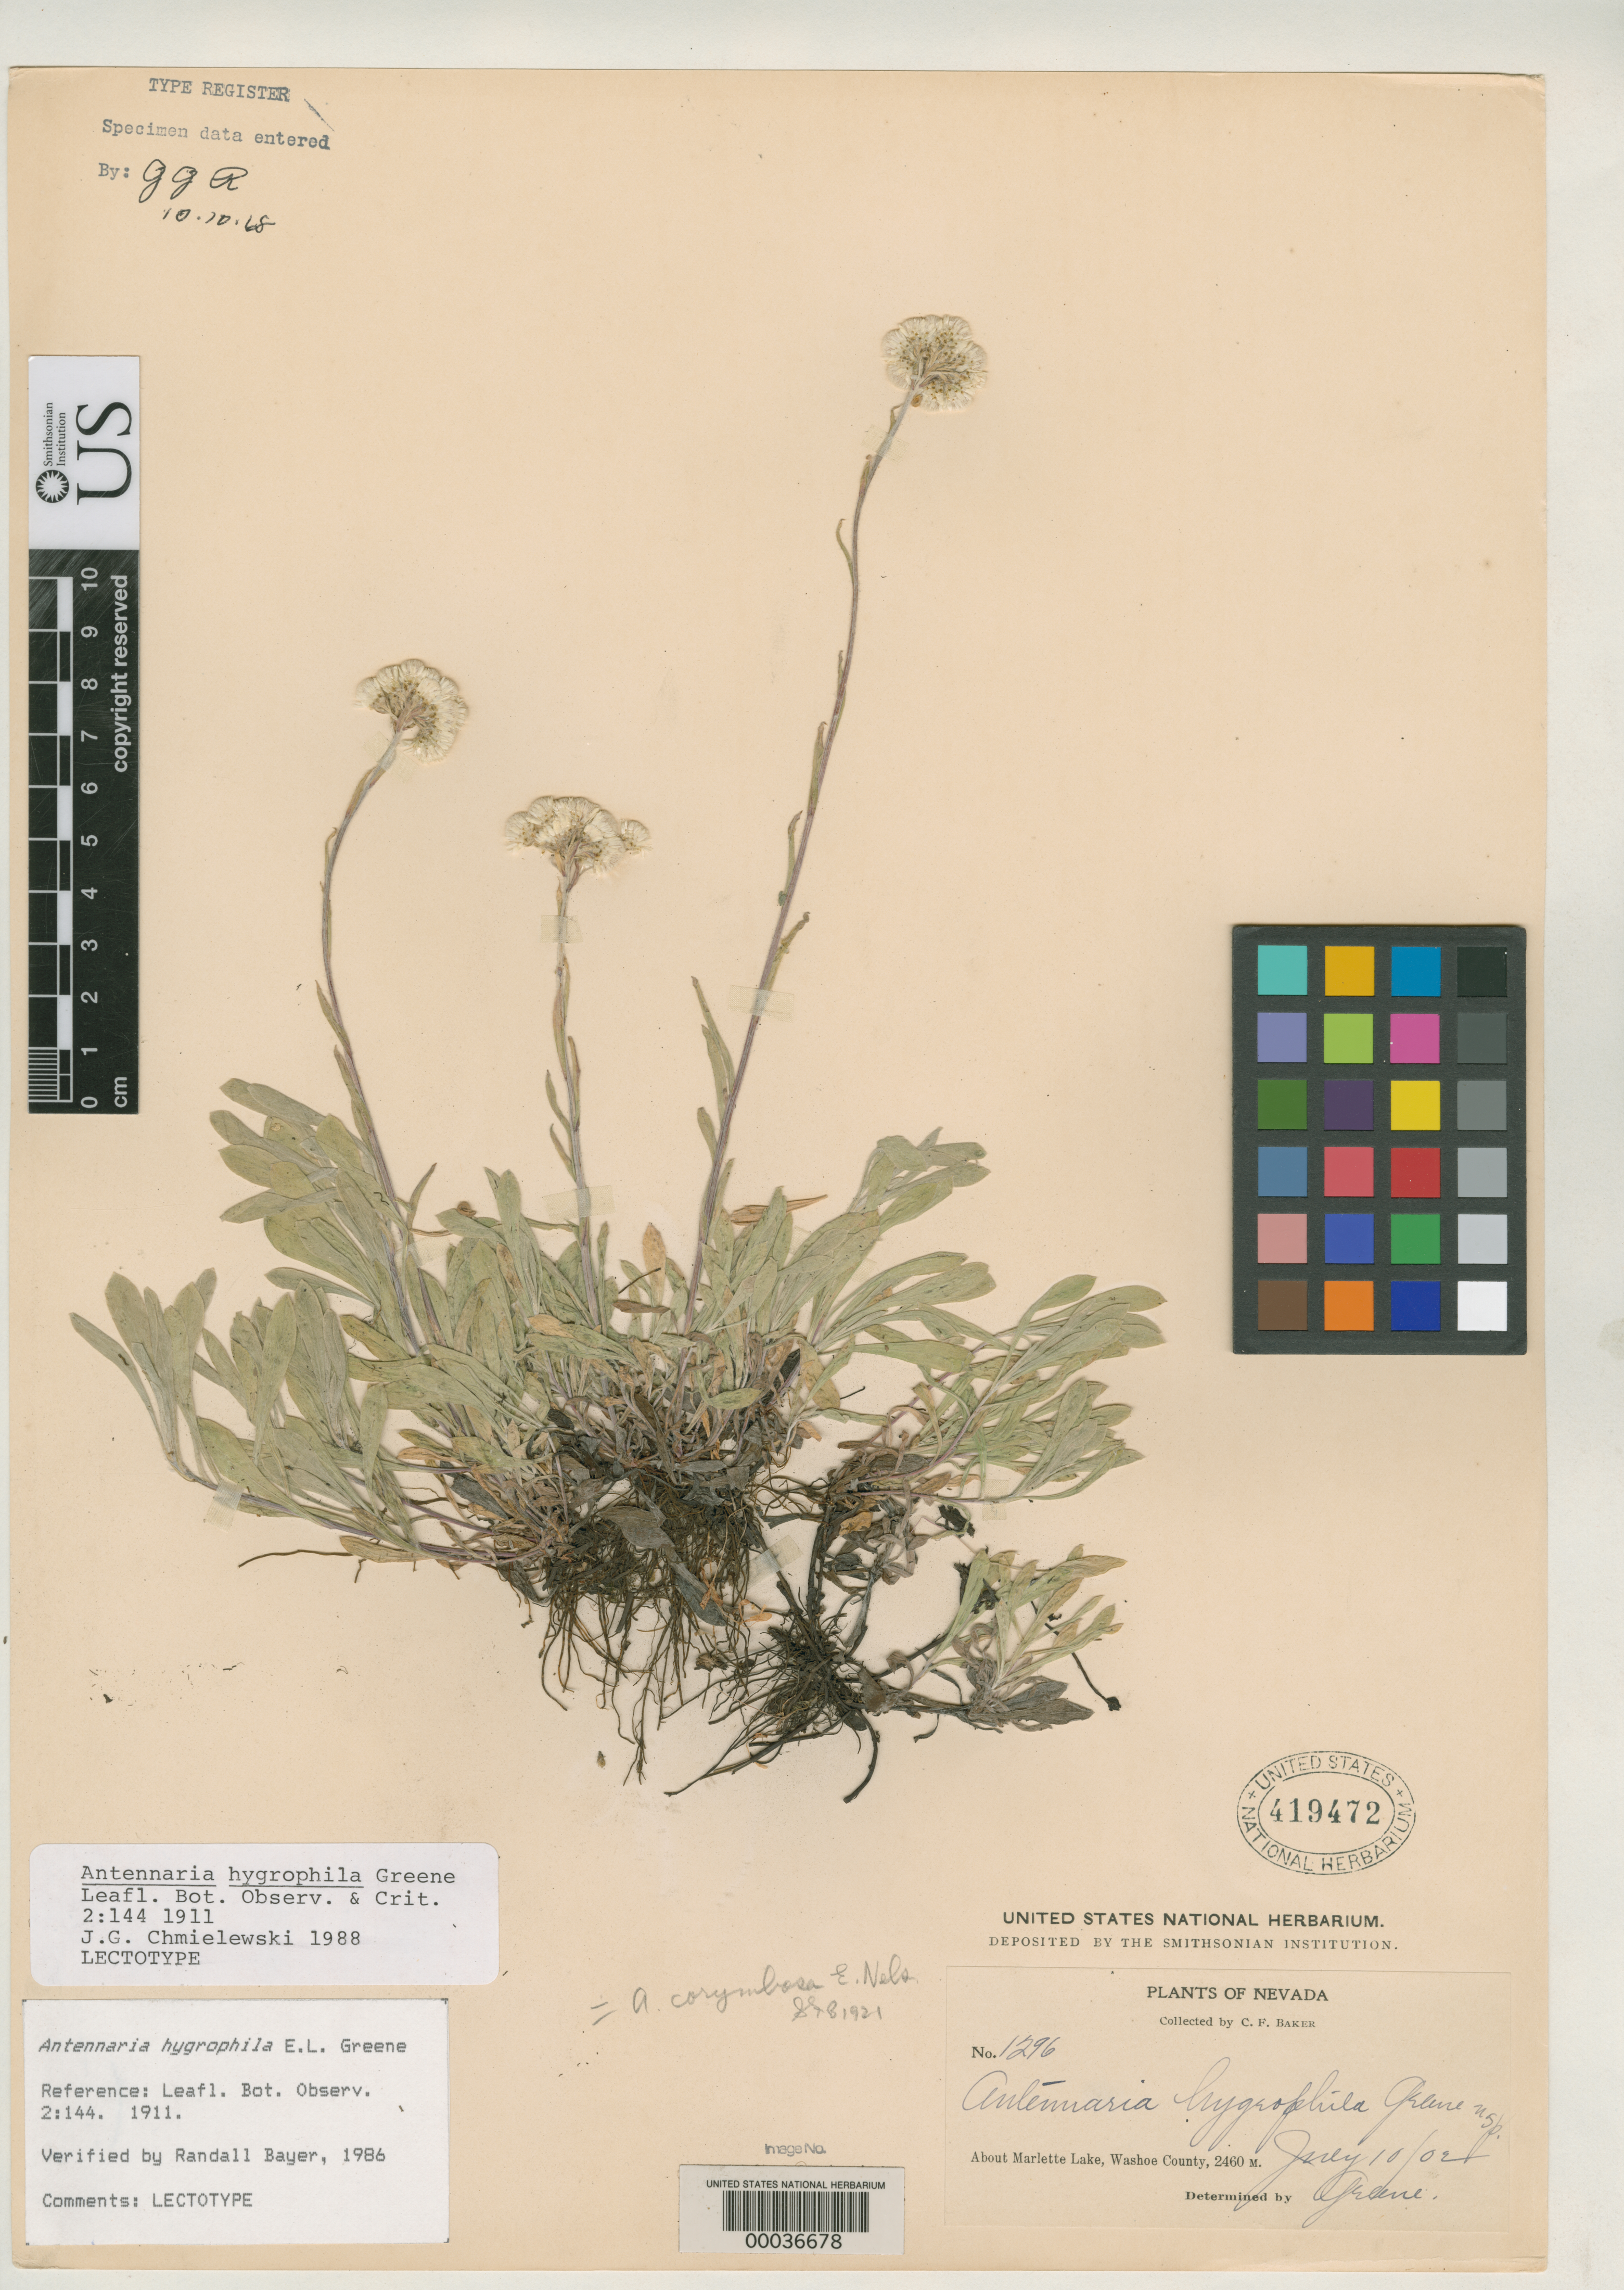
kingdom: Plantae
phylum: Tracheophyta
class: Magnoliopsida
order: Asterales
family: Asteraceae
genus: Antennaria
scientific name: Antennaria hygrophila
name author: Greene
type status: Isotype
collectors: C. F. Baker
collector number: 1296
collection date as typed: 10 Jul 1902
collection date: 1902-07-10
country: United States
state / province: Nevada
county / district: Washoe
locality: About Marlette Lake.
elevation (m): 2460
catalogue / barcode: US 419472